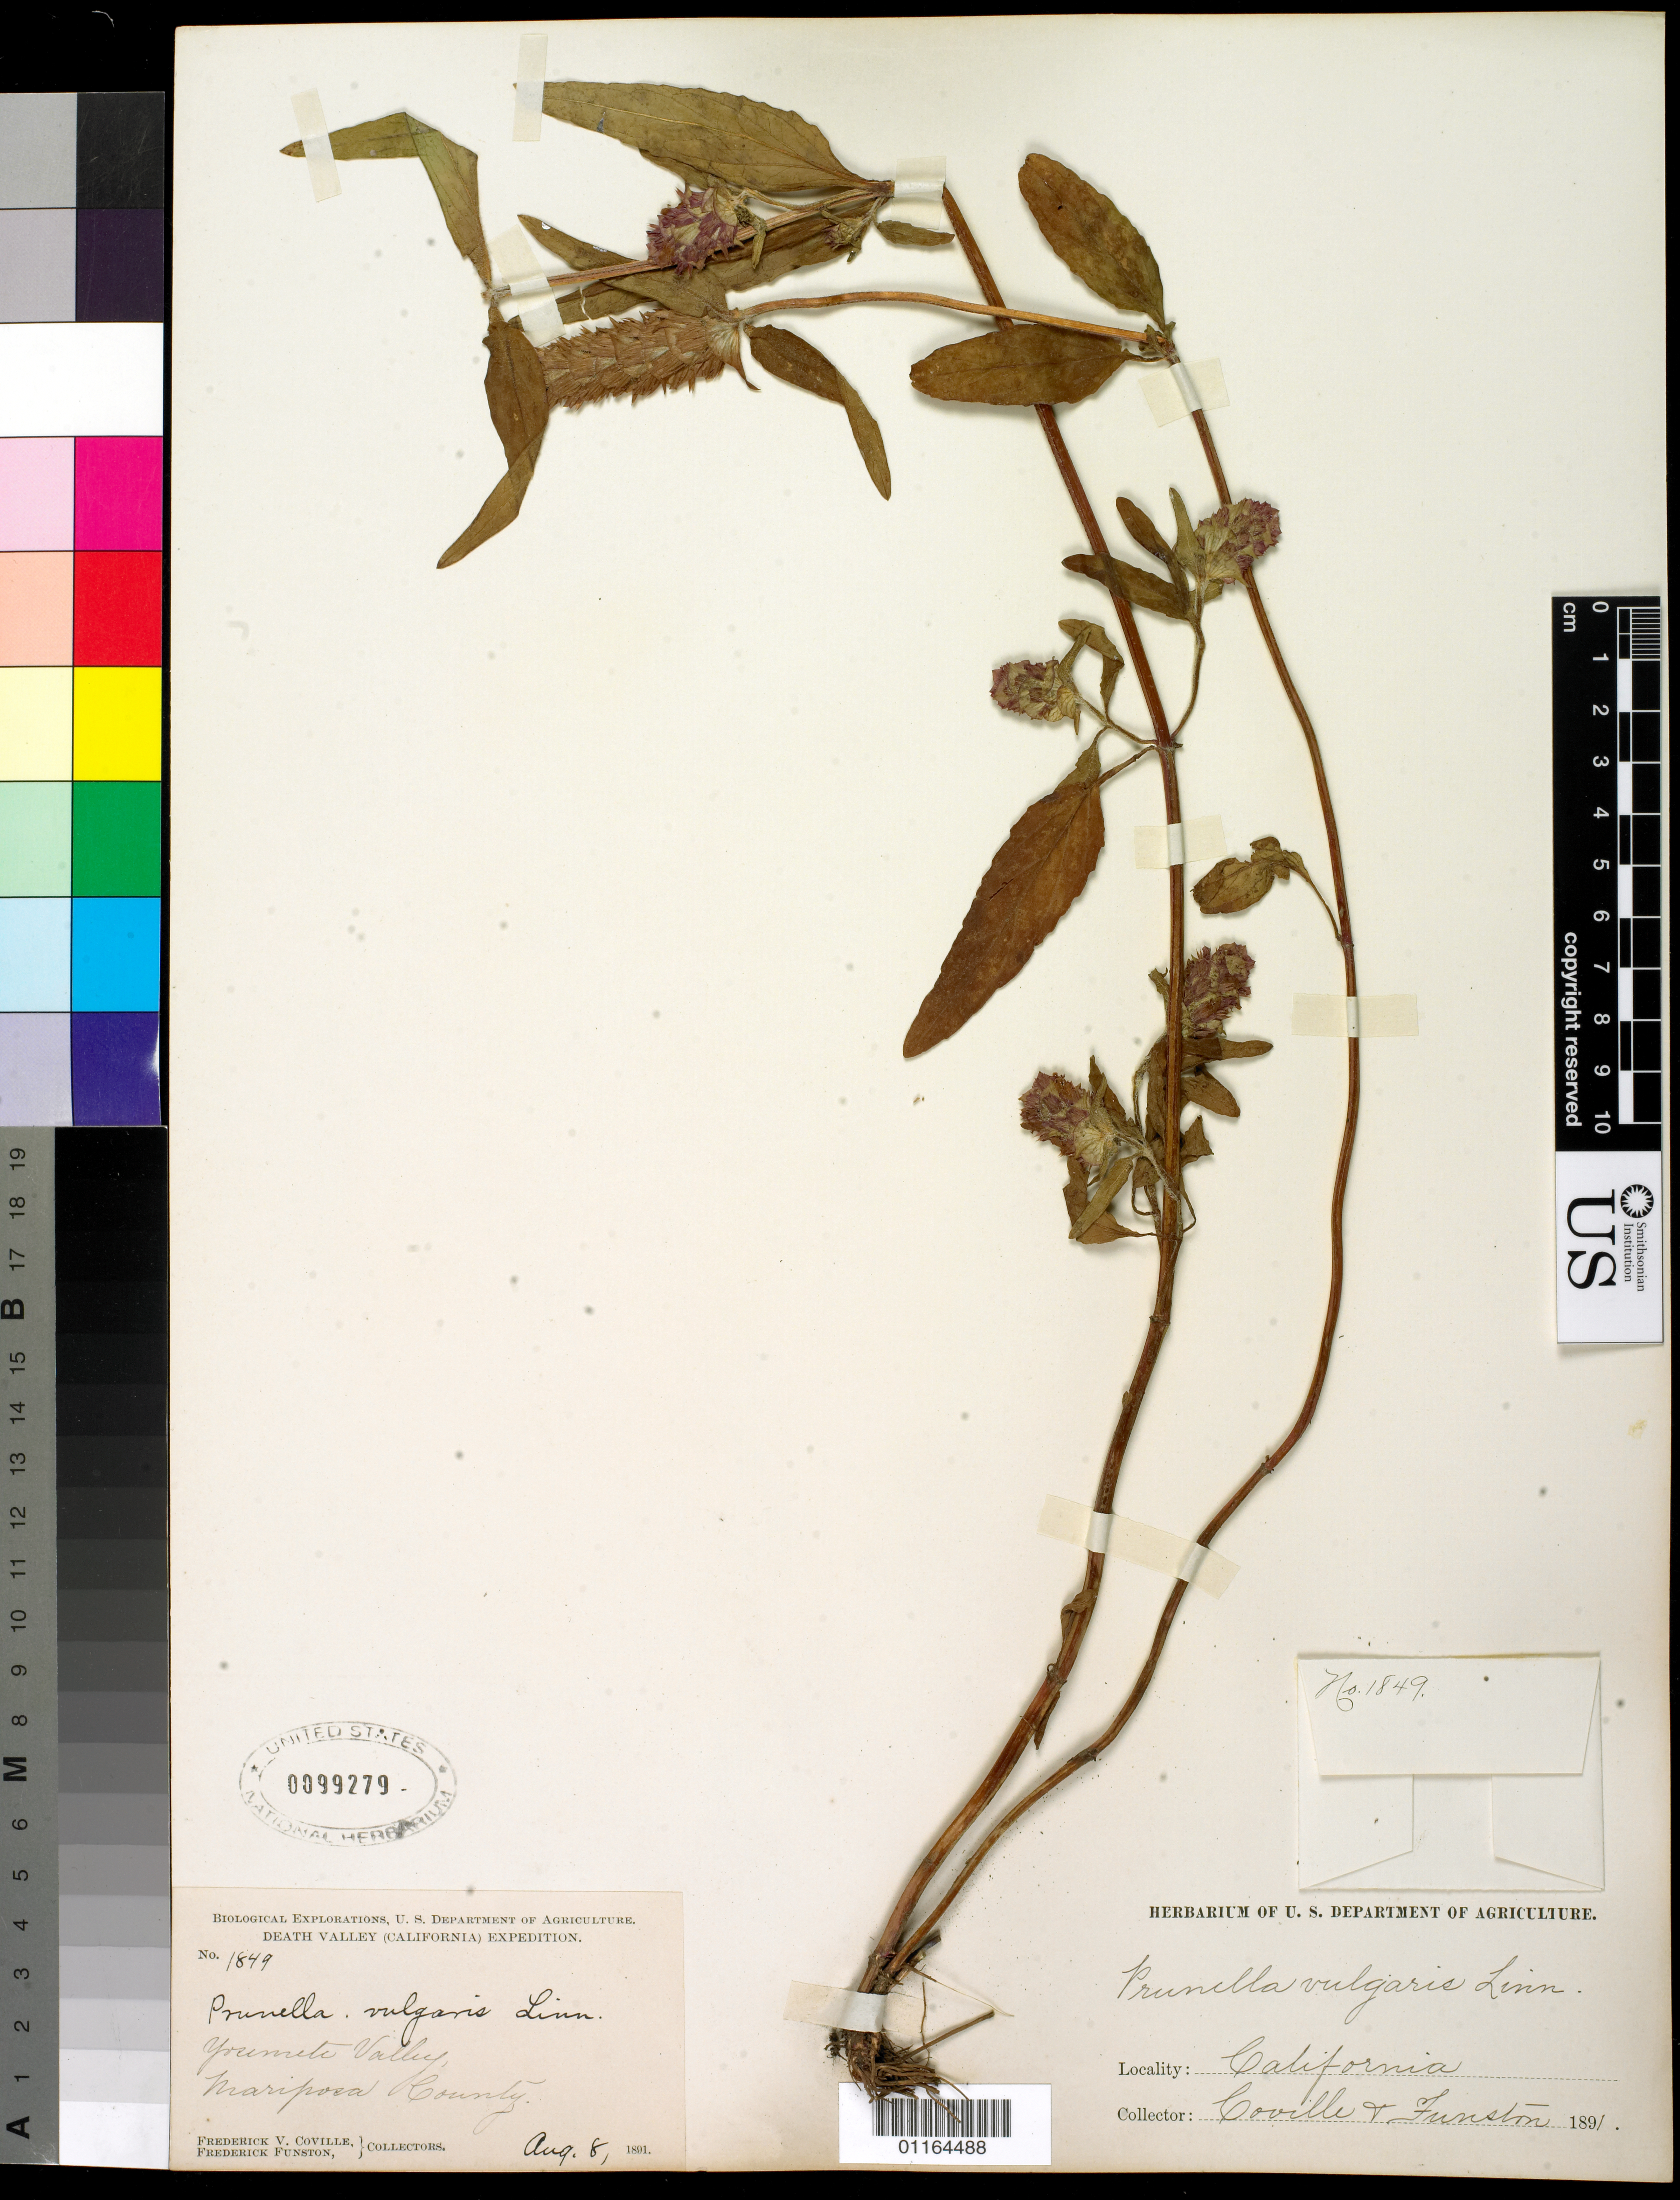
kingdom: Plantae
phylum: Tracheophyta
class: Magnoliopsida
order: Lamiales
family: Lamiaceae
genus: Prunella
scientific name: Prunella vulgaris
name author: L.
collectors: F. V. Coville & F. Funston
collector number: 1849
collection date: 1891-08-08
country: United States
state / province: California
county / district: Mariposa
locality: Yosemete Valley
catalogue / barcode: US 99279